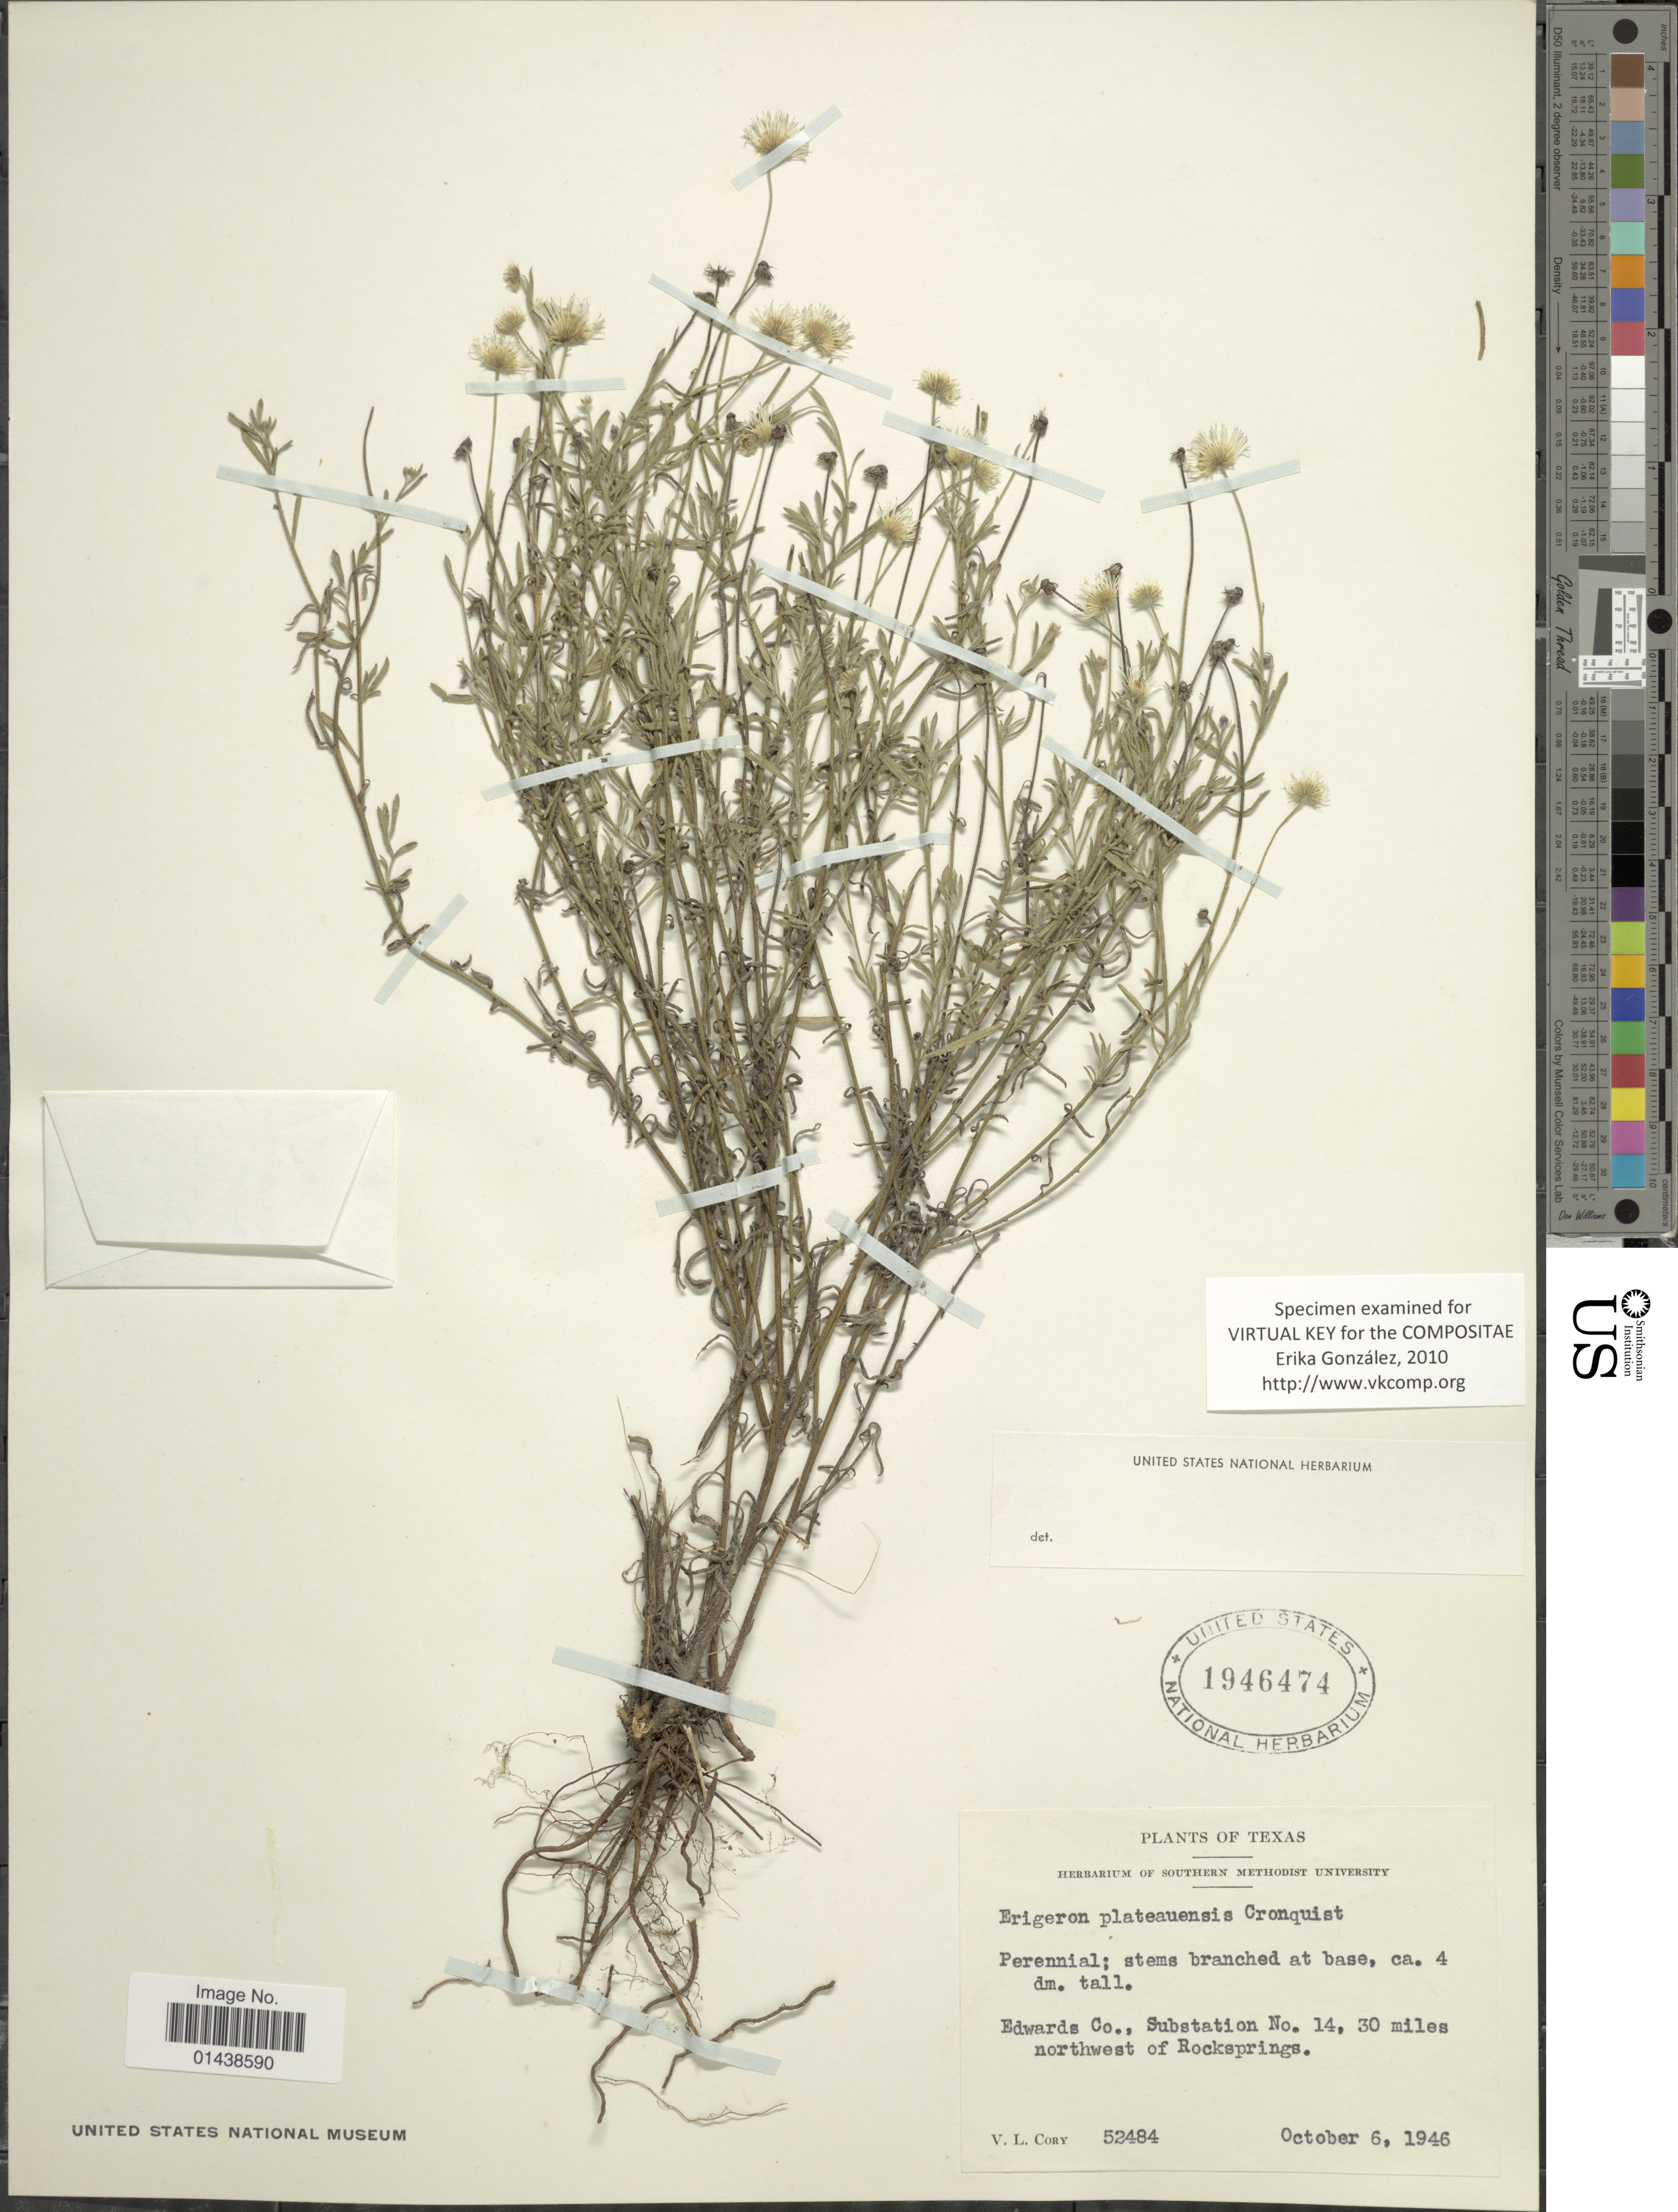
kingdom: Plantae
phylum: Tracheophyta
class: Magnoliopsida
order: Asterales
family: Asteraceae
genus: Erigeron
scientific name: Erigeron modestus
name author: A. Gray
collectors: V. Cory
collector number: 52484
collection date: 1946-10-06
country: United States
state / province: Texas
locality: Edwards. Co., Substation No. 14, 30 miles northwest of Rocksprings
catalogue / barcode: US 1946474